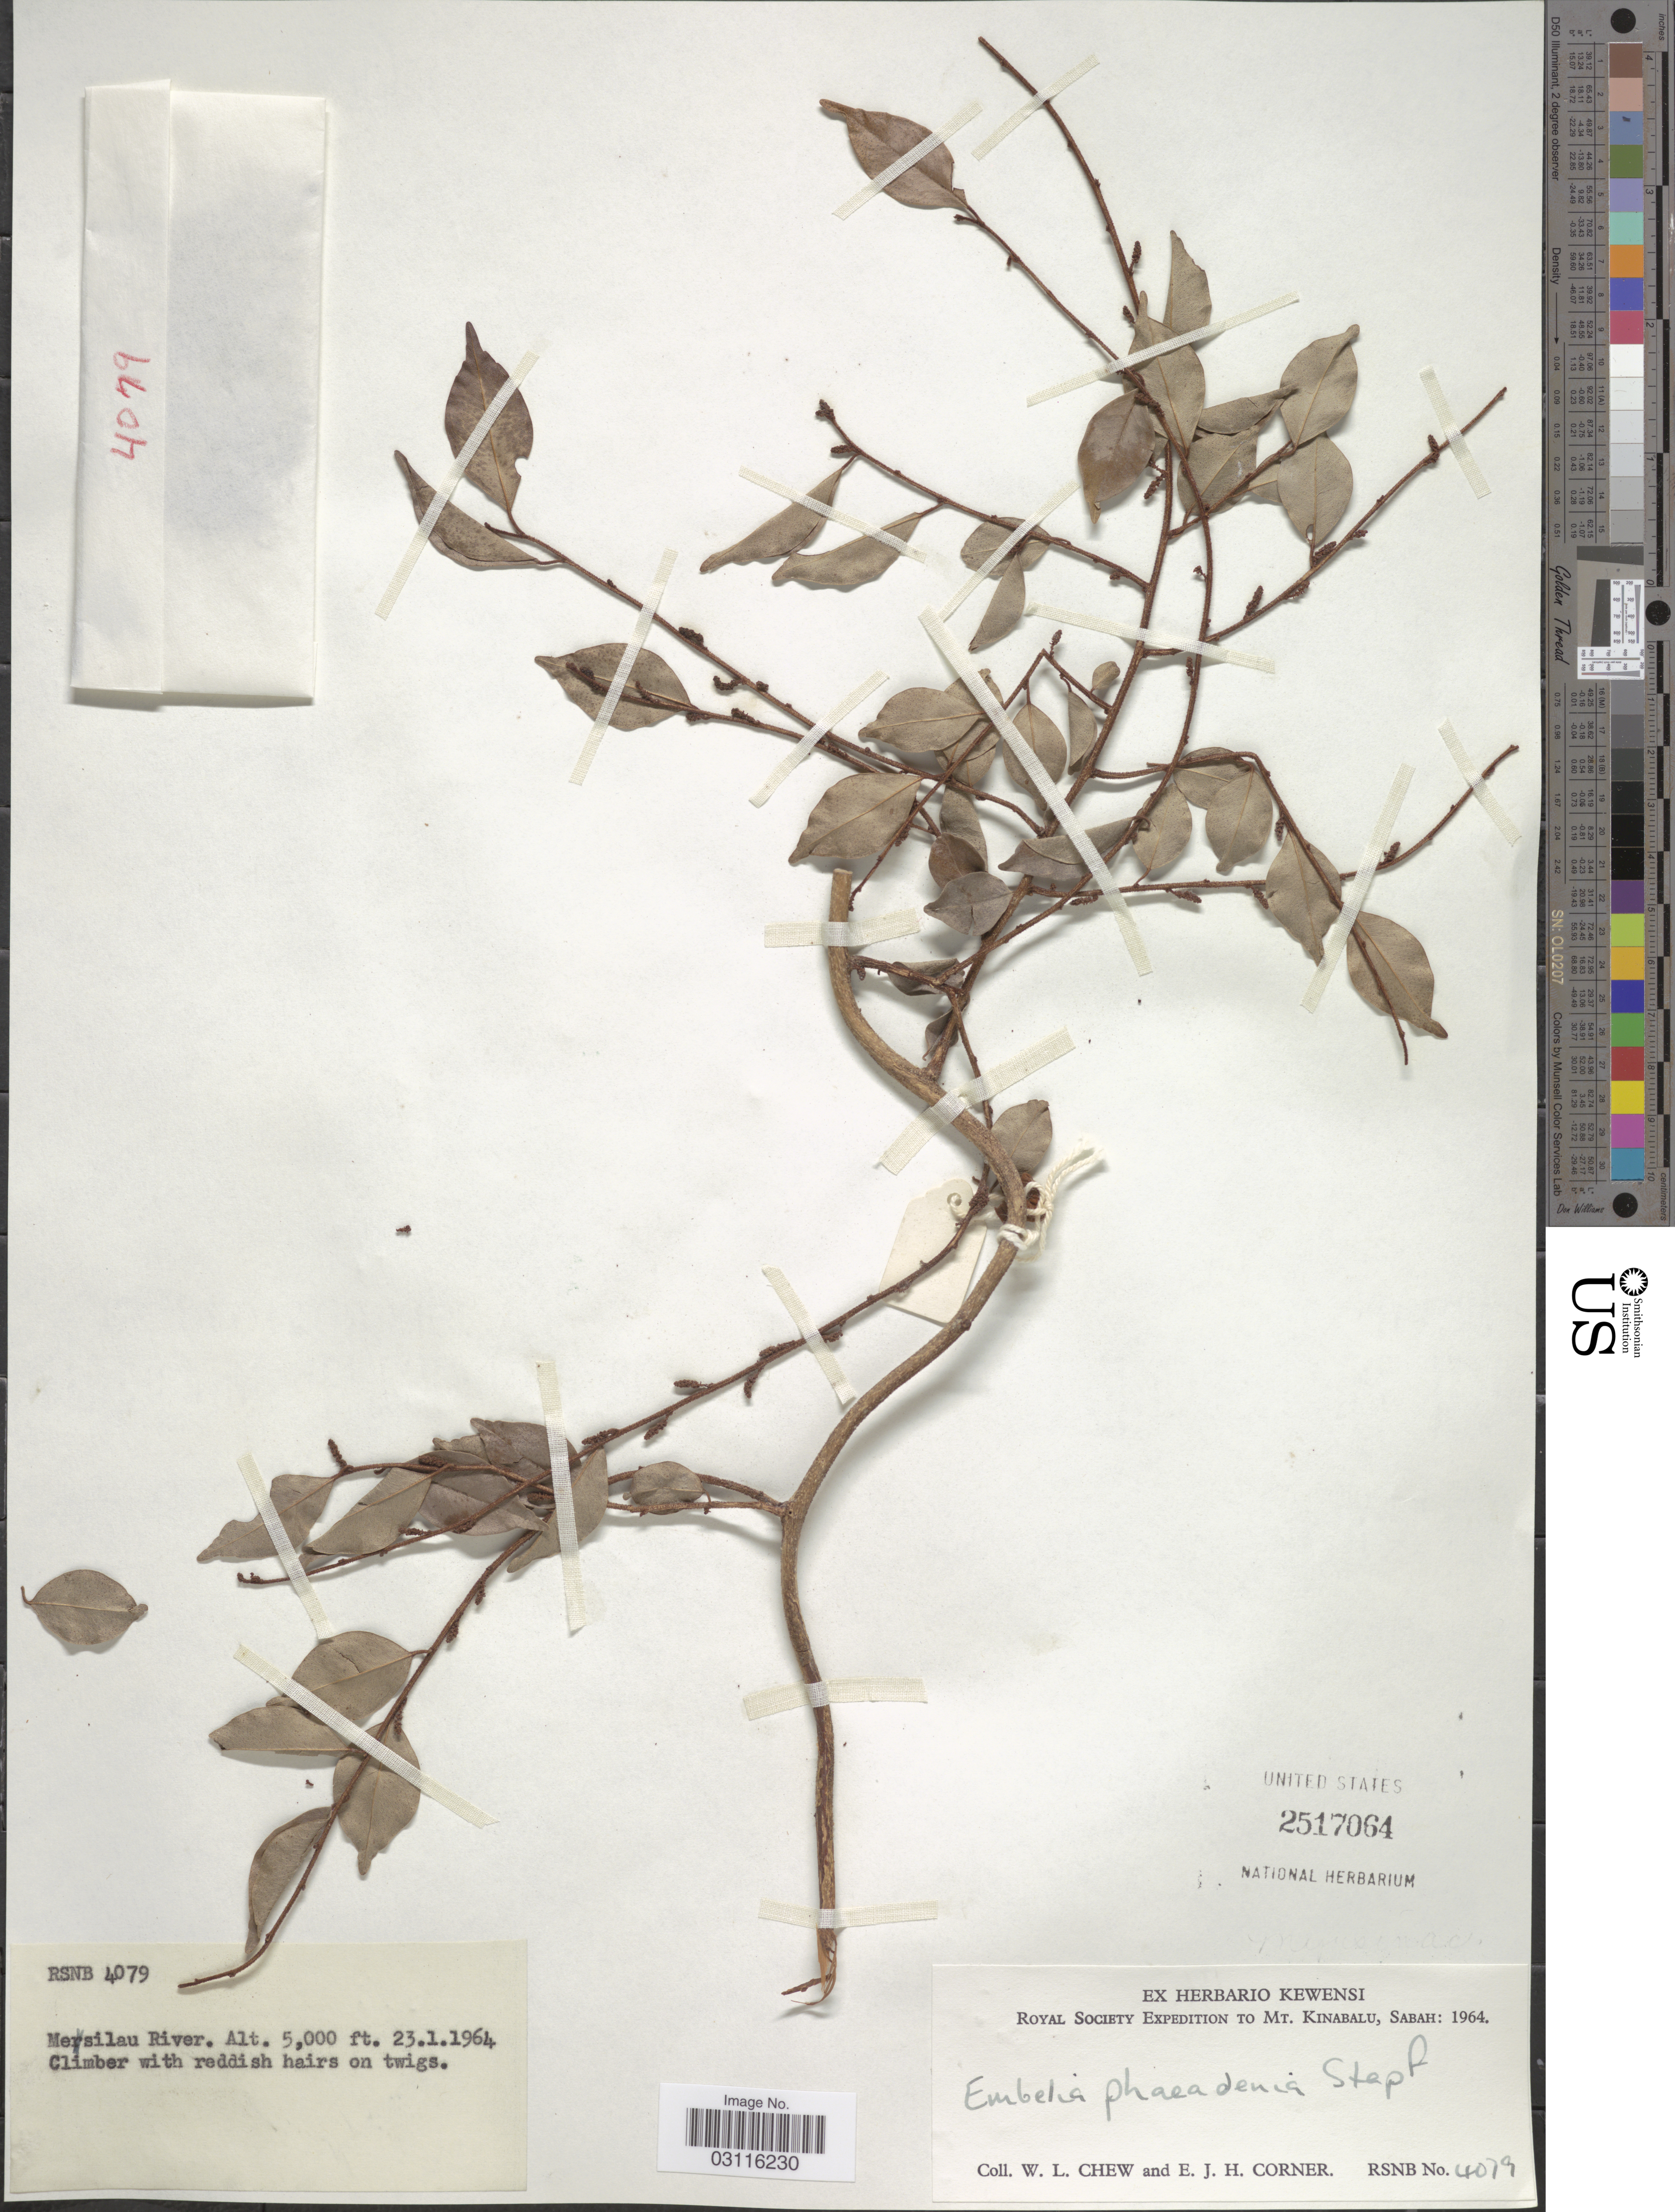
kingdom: Plantae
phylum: Tracheophyta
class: Magnoliopsida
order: Ericales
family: Primulaceae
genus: Embelia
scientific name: Embelia phaeadenia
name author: Stapf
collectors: W. Chew & E. Corner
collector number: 4079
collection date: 1964-01-23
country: Malaysia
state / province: Sabah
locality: Mesilau River. Mt. Kinabalu.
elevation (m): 1524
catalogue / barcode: US 2517064